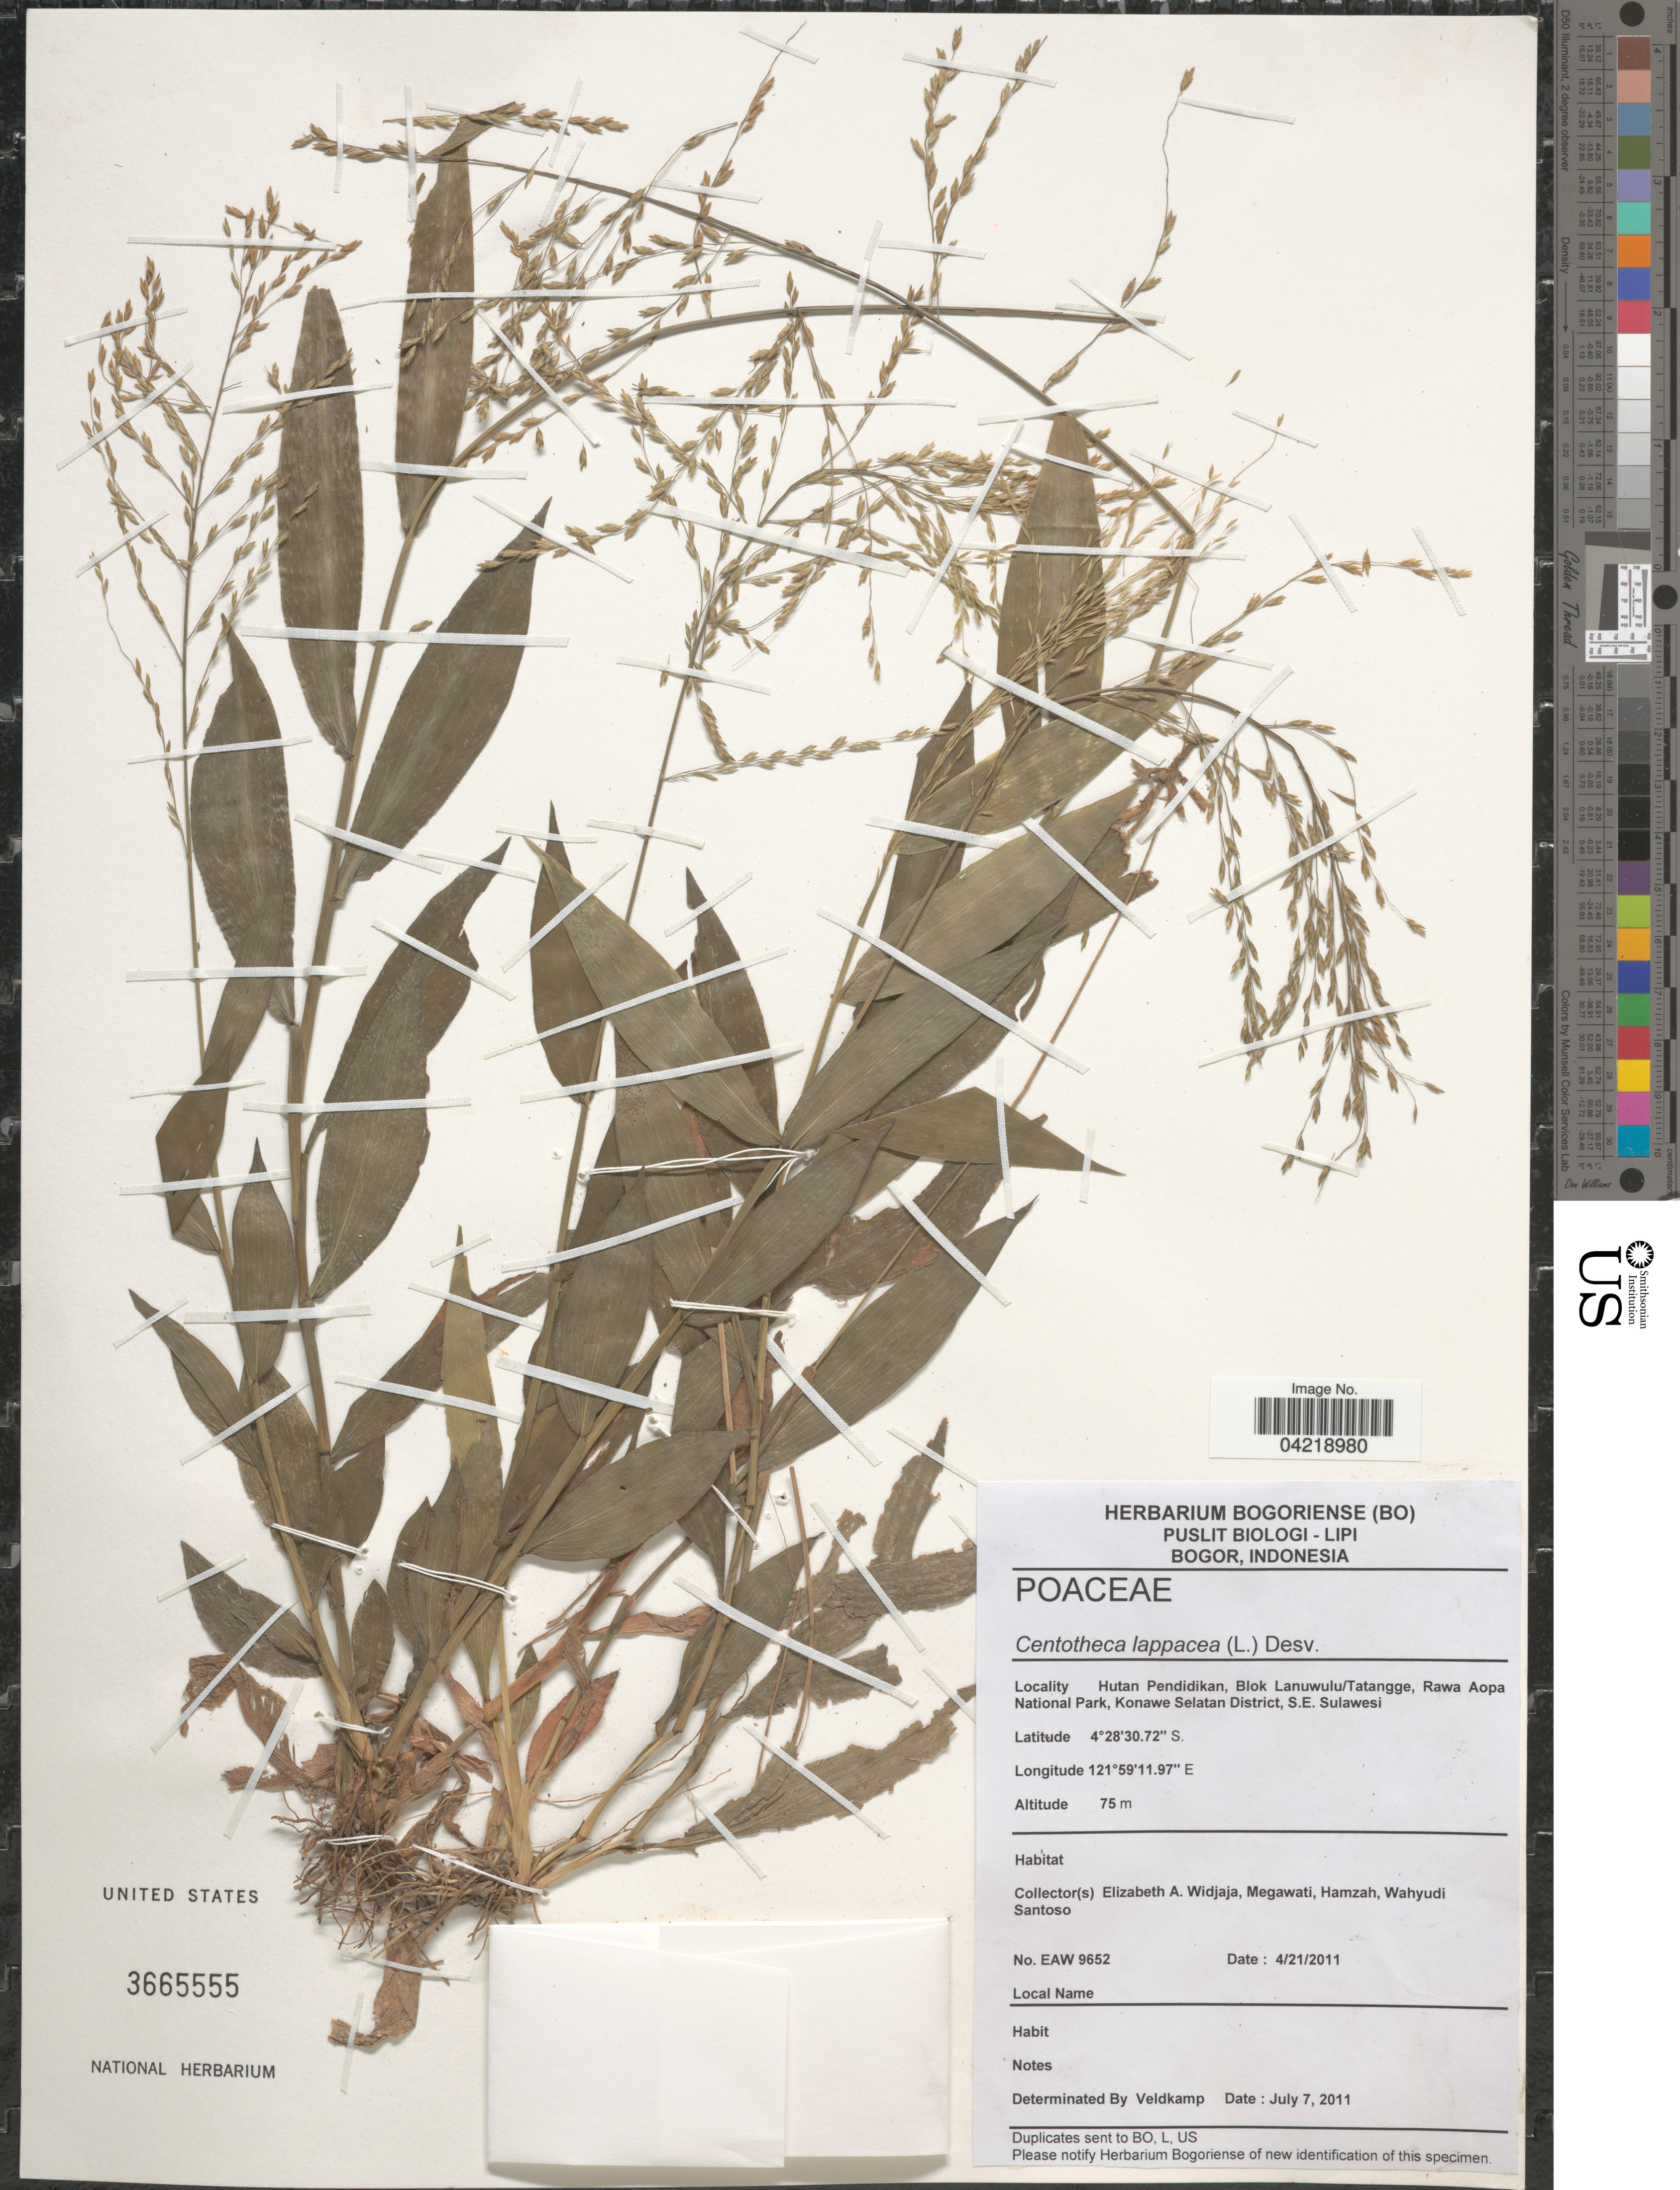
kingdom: Plantae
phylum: Tracheophyta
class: Liliopsida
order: Poales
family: Poaceae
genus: Centotheca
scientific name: Centotheca lappacea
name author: (L.) Desv.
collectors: E. A. Widjaja, -. Megawati, -. Hamzah & W. Santoso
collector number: EAW9652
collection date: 2011-04-21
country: Indonesia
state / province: Sulawesi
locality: Hutan Pendidikan, Blok Lanuwulu/Tatangge, Rawa Aopa National Park, Konawe Selatan District, S.E. Sulawesi.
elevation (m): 75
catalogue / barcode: US 3665555